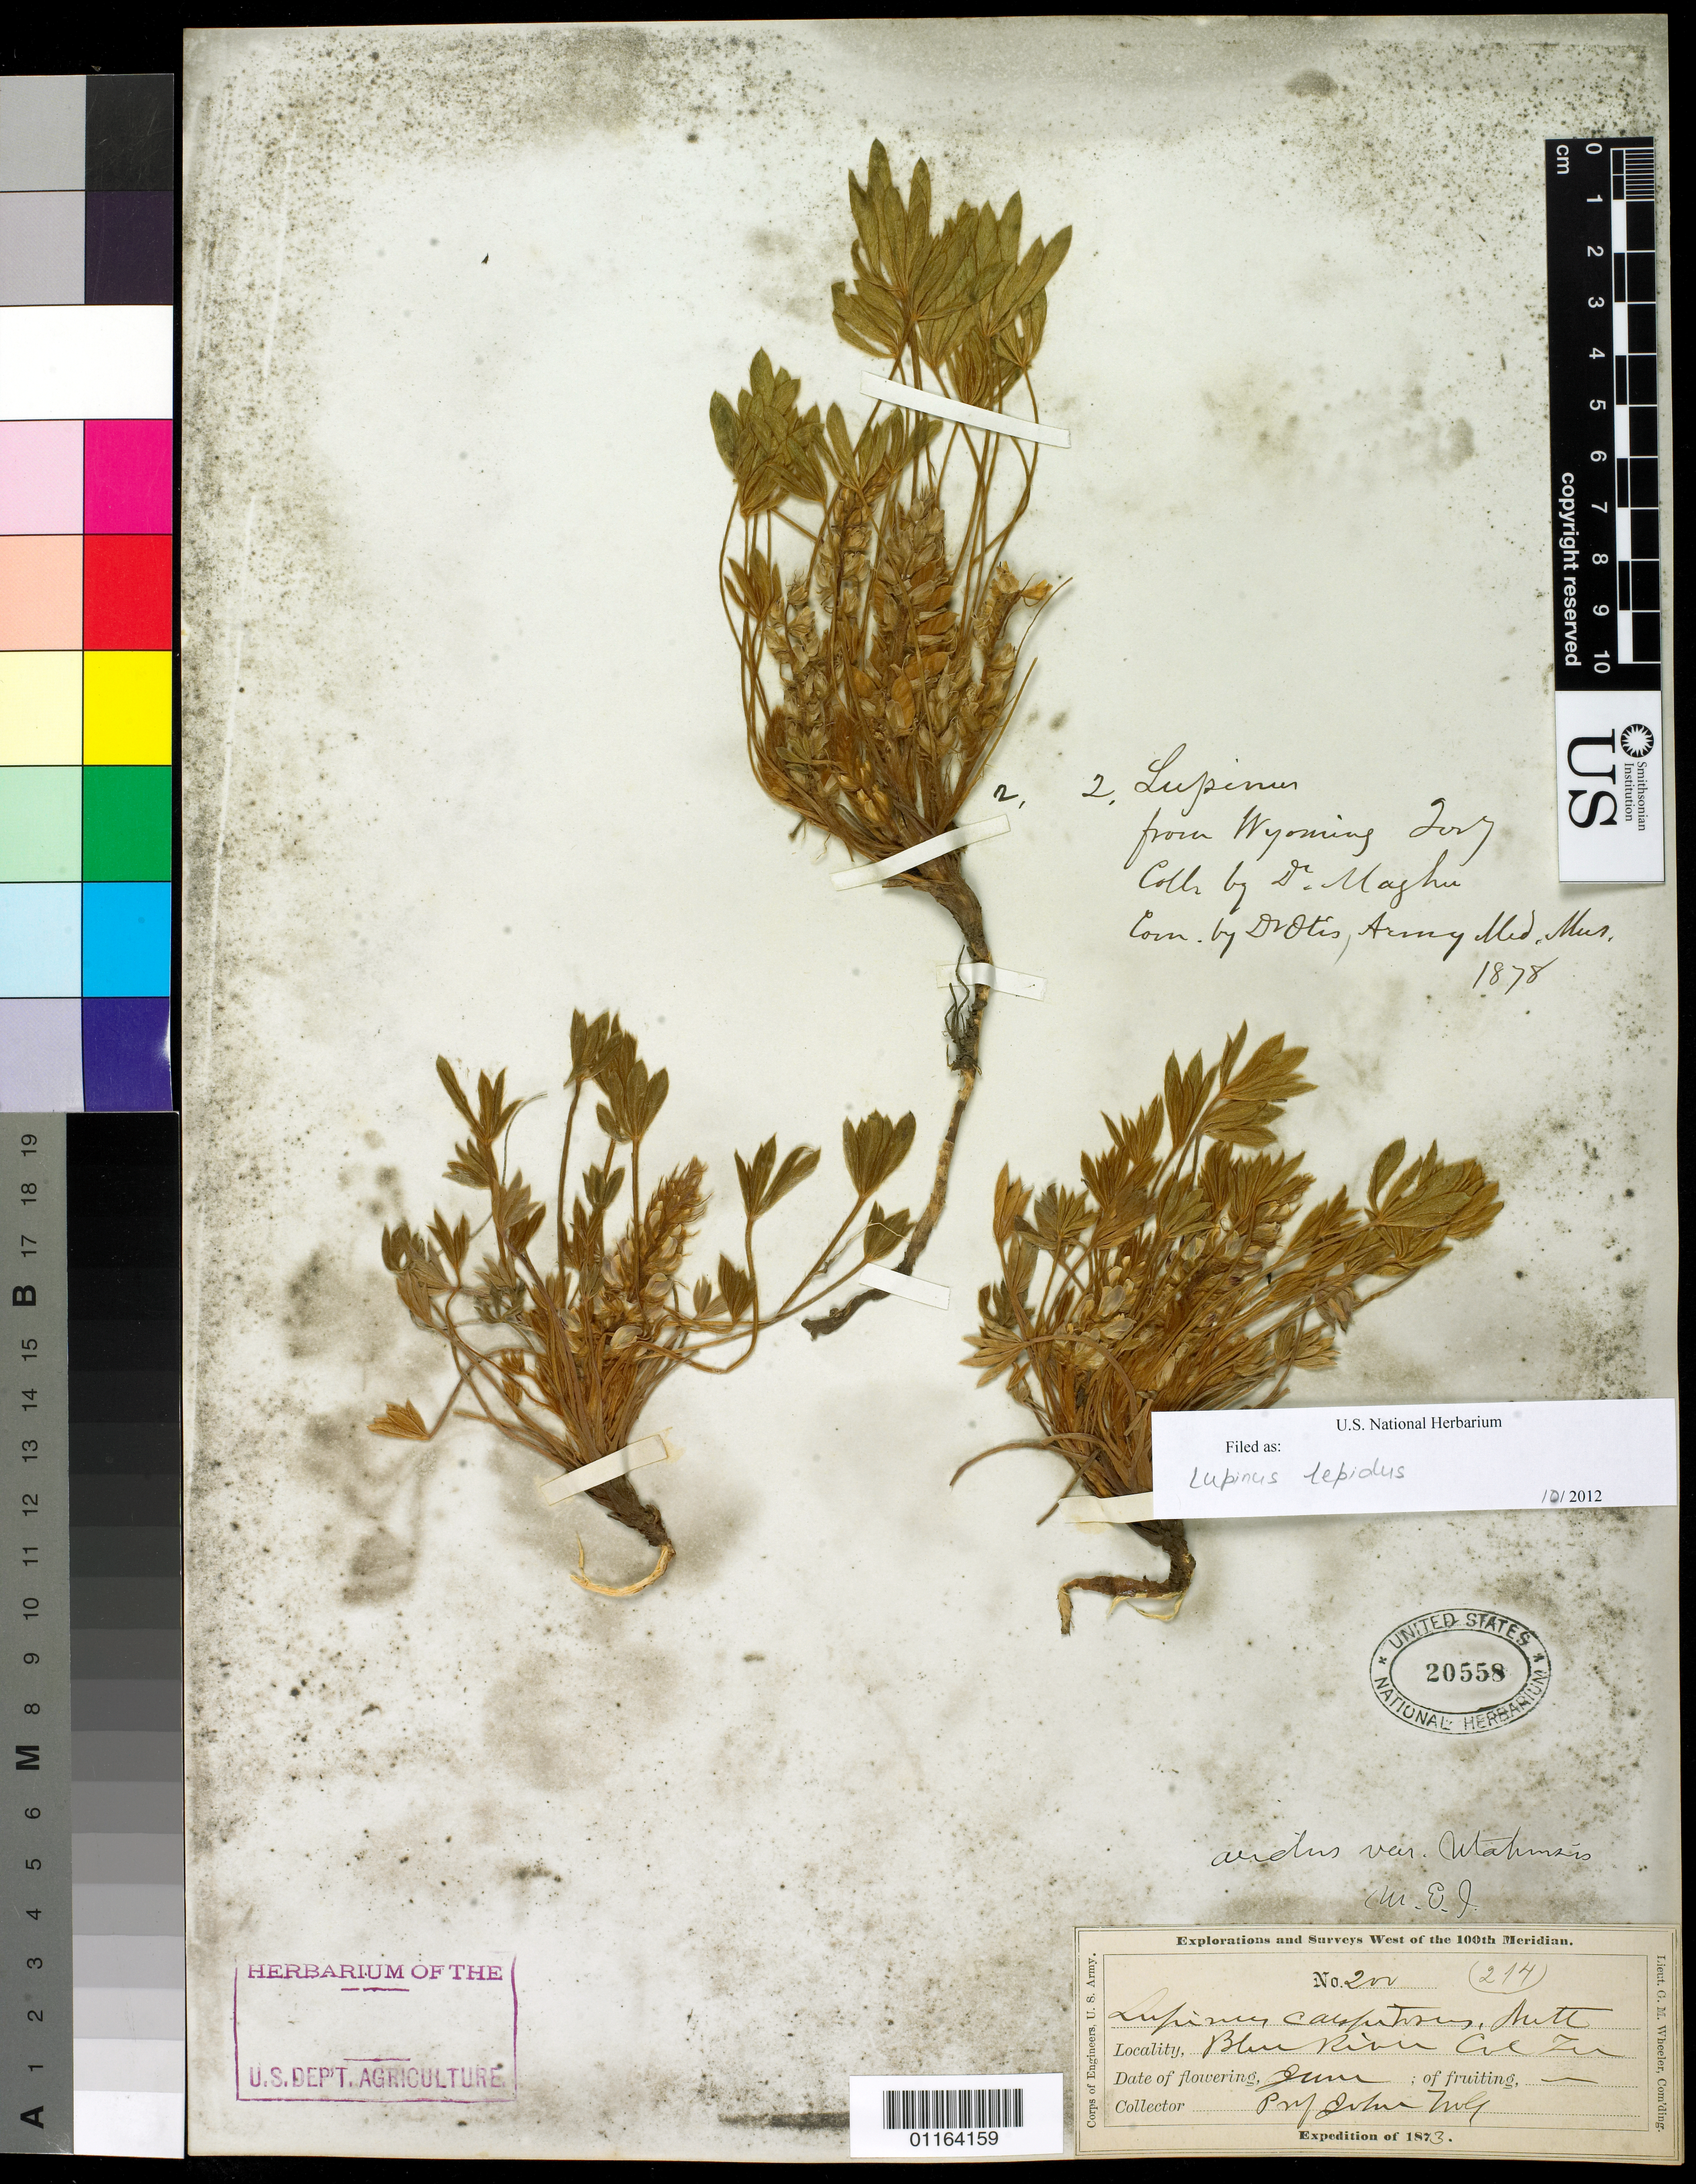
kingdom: Plantae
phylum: Tracheophyta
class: Magnoliopsida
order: Fabales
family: Fabaceae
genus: Lupinus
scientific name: Lupinus lepidus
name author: Douglas ex Lindl.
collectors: J. Wolf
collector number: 200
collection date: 1873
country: United States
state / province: Colorado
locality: Blue River, Col. Terr.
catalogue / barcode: US 20558